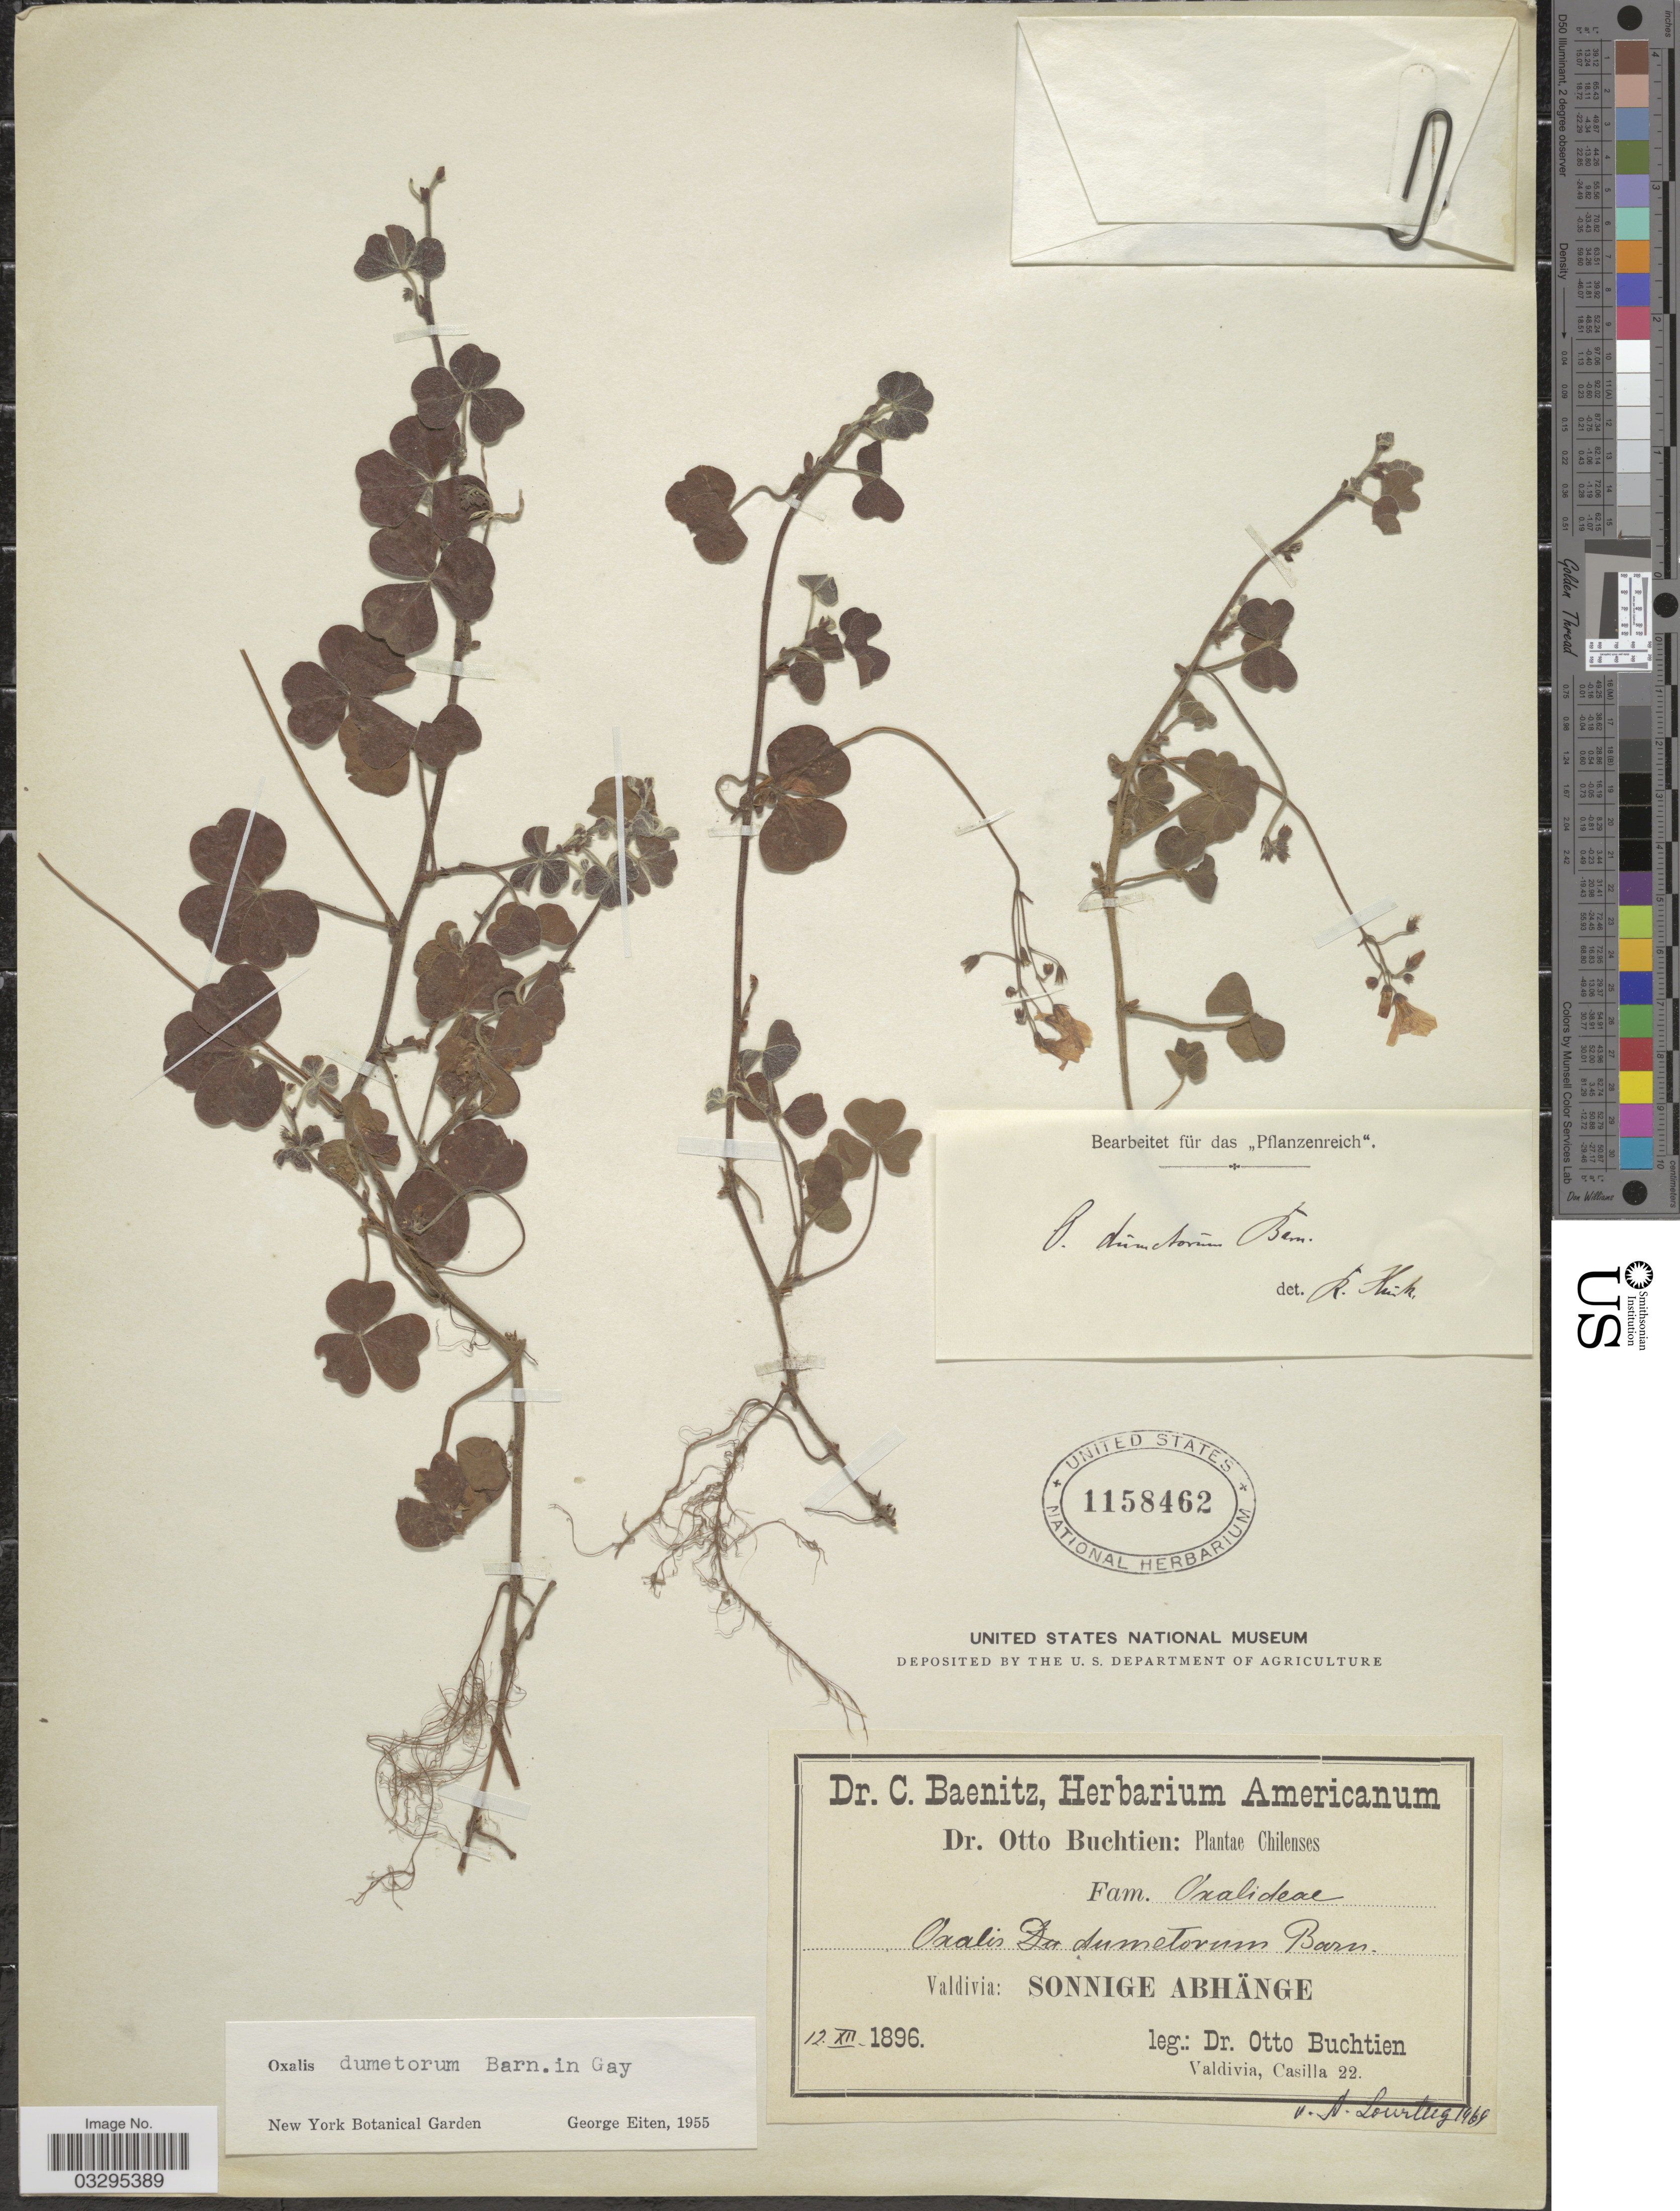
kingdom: Plantae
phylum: Tracheophyta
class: Magnoliopsida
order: Oxalidales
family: Oxalidaceae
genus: Oxalis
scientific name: Oxalis dumetorum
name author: Barnéoud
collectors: O. Buchtien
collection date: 1896-12-12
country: Chile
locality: Valdivia: Sonnige Abhänge.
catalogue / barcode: US 1158462